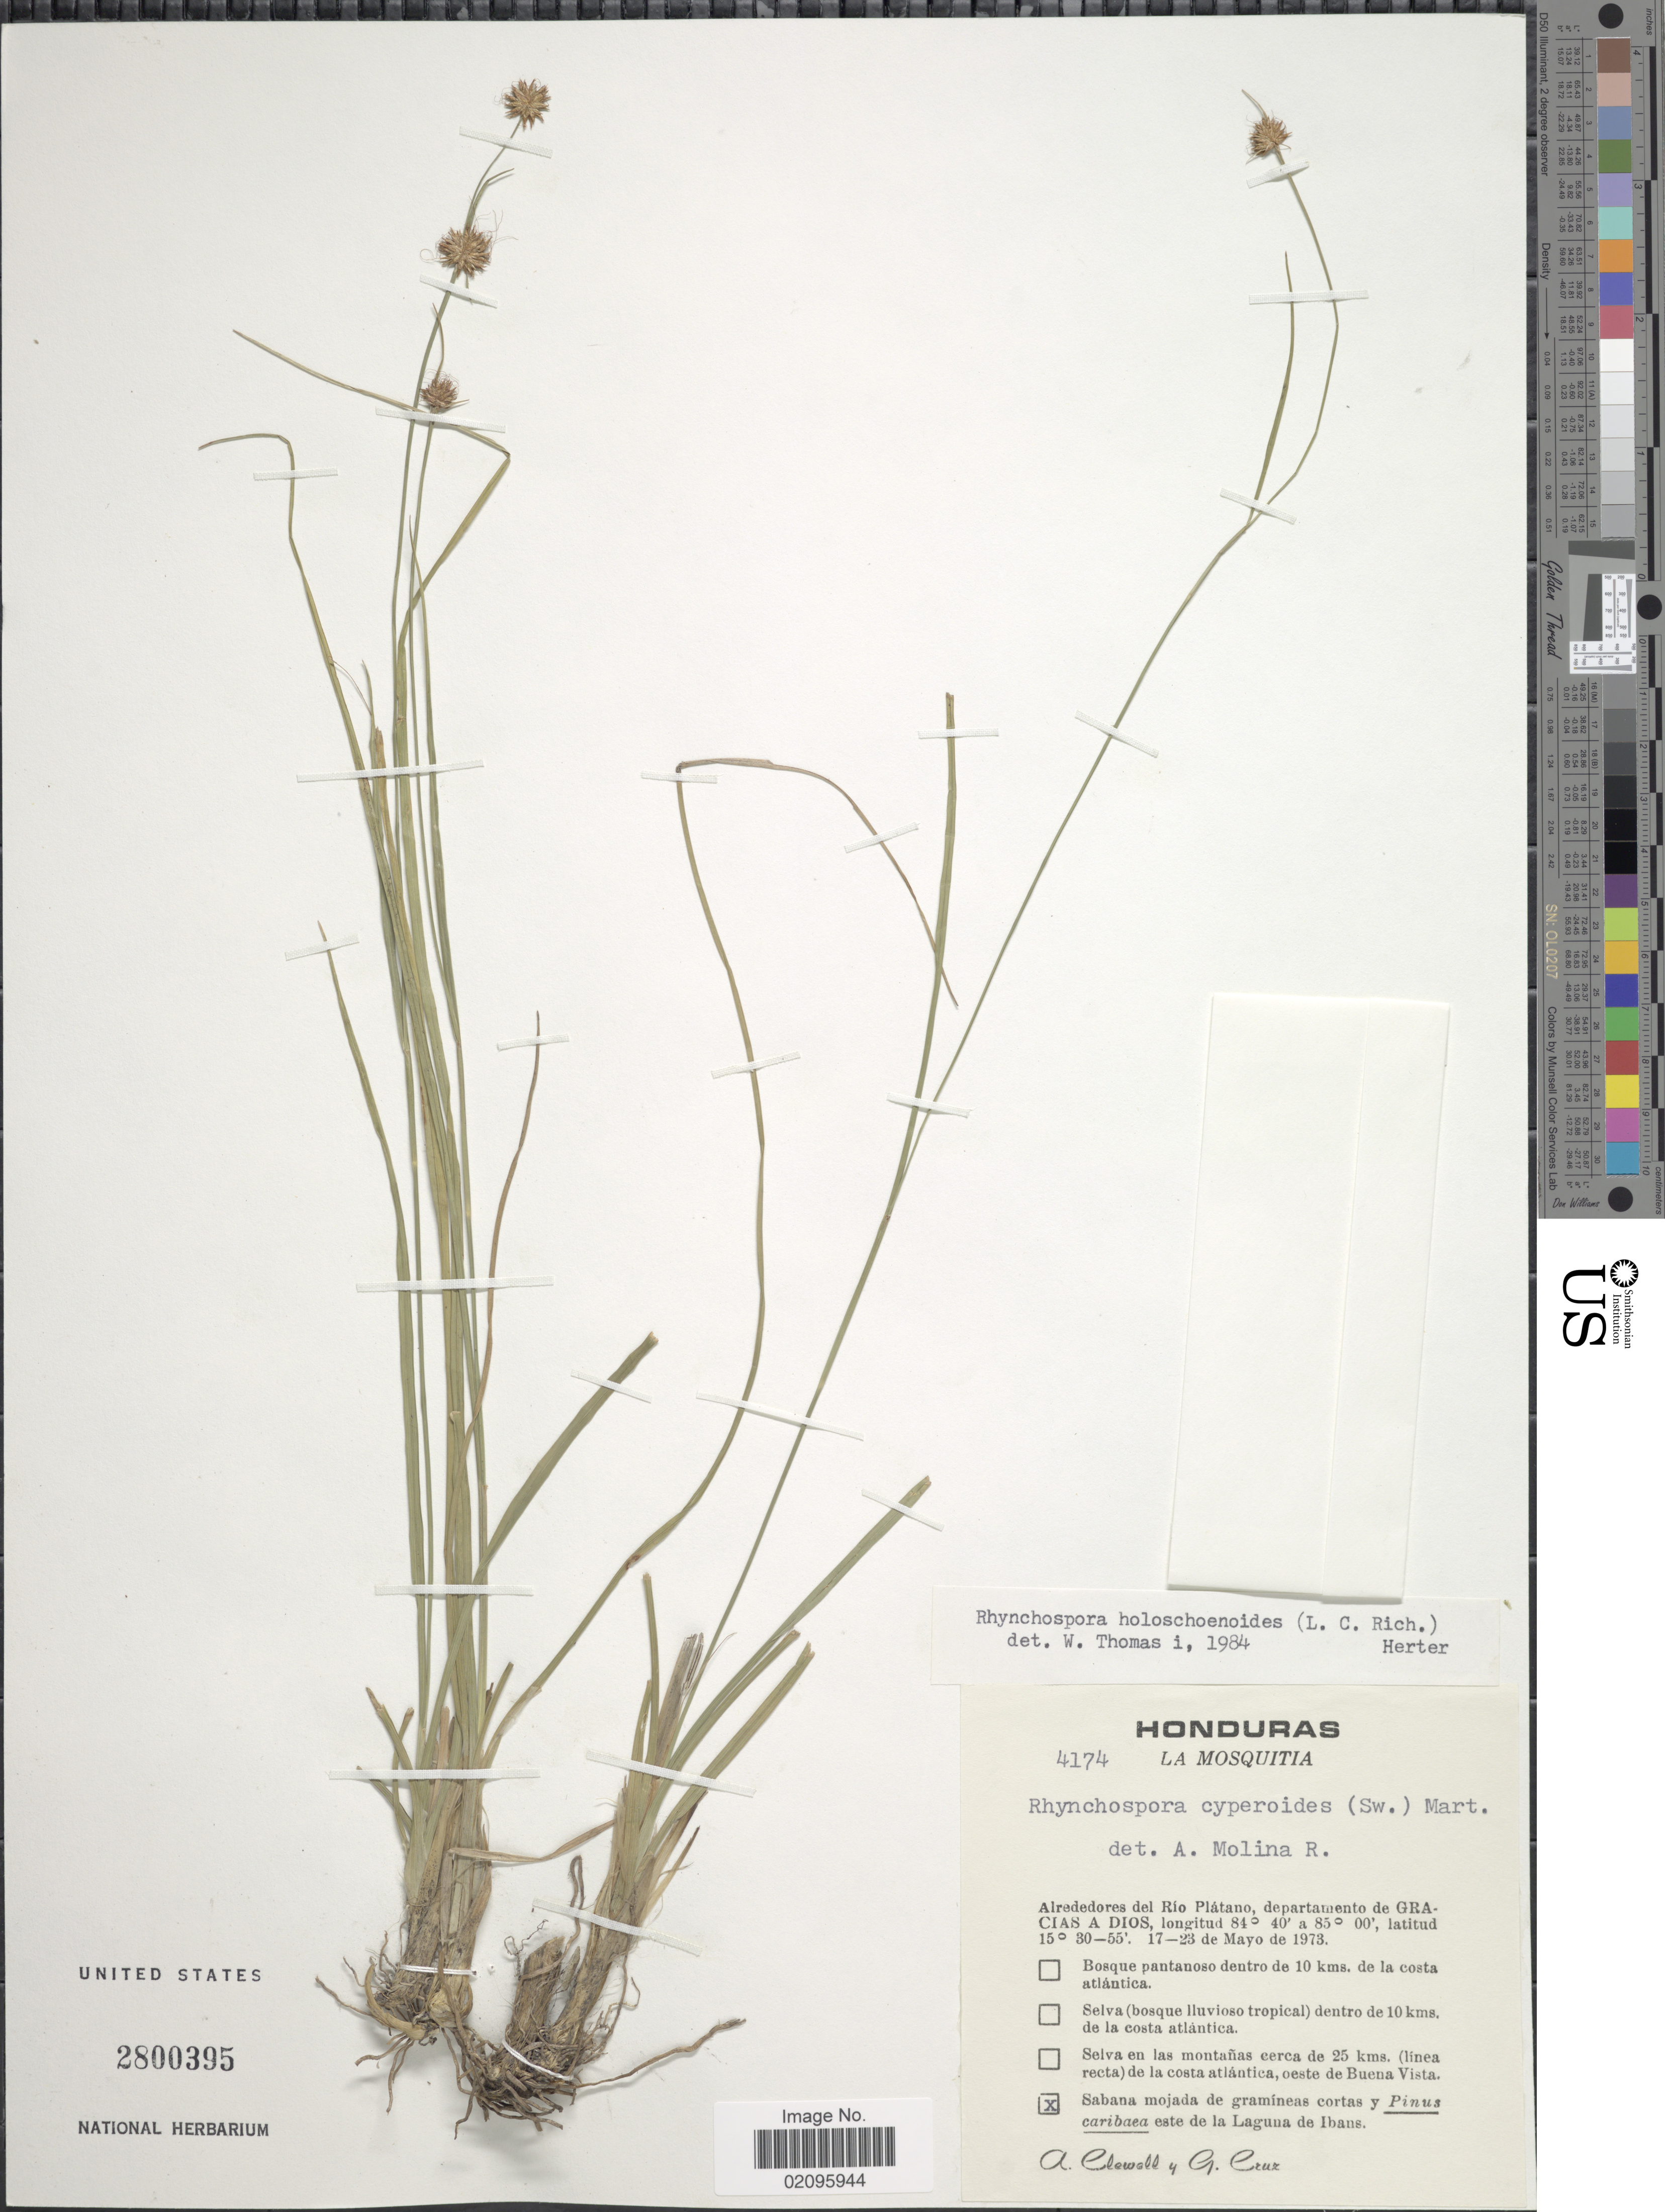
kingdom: Plantae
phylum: Tracheophyta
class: Liliopsida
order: Poales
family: Cyperaceae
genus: Rhynchospora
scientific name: Rhynchospora holoschoenoides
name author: (Rich.) Herter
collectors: A. Clewell & G. Cruz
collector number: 4174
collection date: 1973-05-17/1973-05-23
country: Honduras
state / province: Gracias de Dios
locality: La Mosquita, Alrededores del Rio Platano, departamento de Gracias a Dios, este de la Laguna de Ibans.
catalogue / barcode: US 2800395